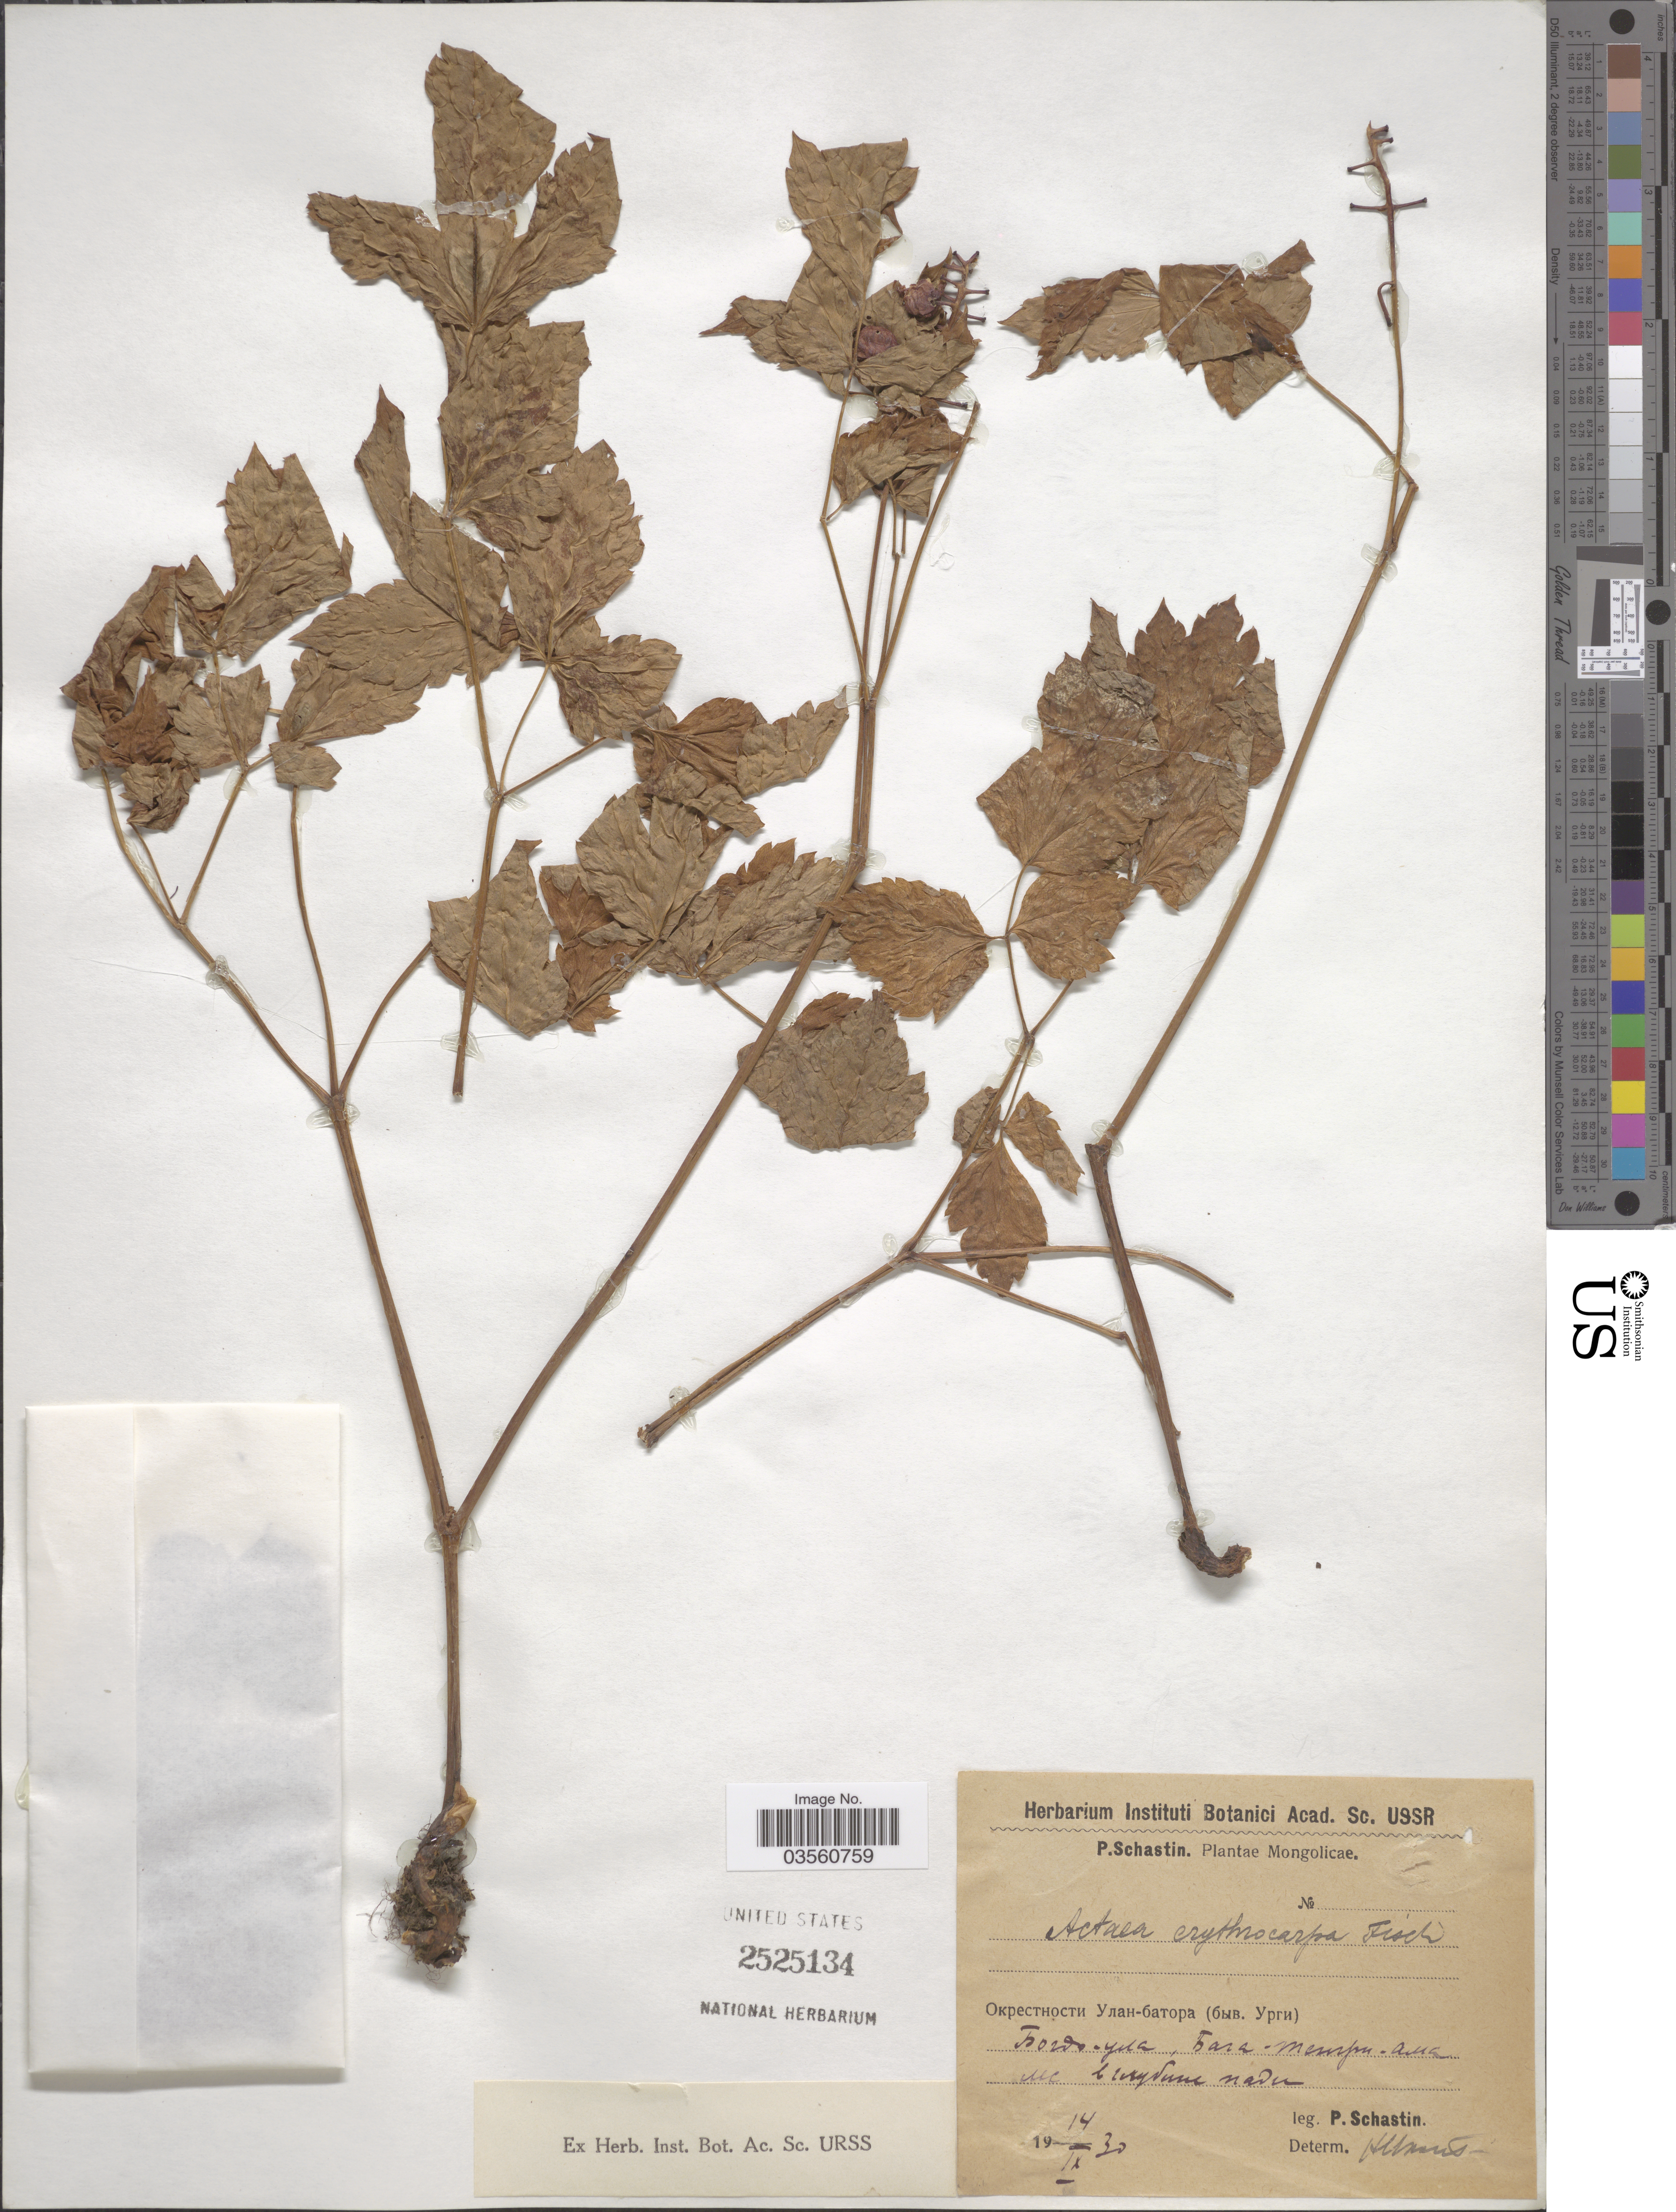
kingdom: Plantae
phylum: Tracheophyta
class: Magnoliopsida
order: Ranunculales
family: Ranunculaceae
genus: Actaea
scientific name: Actaea spicata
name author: L.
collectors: P. Schastin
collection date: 1930-09-14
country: Mongolia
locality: X.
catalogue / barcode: US 2525134